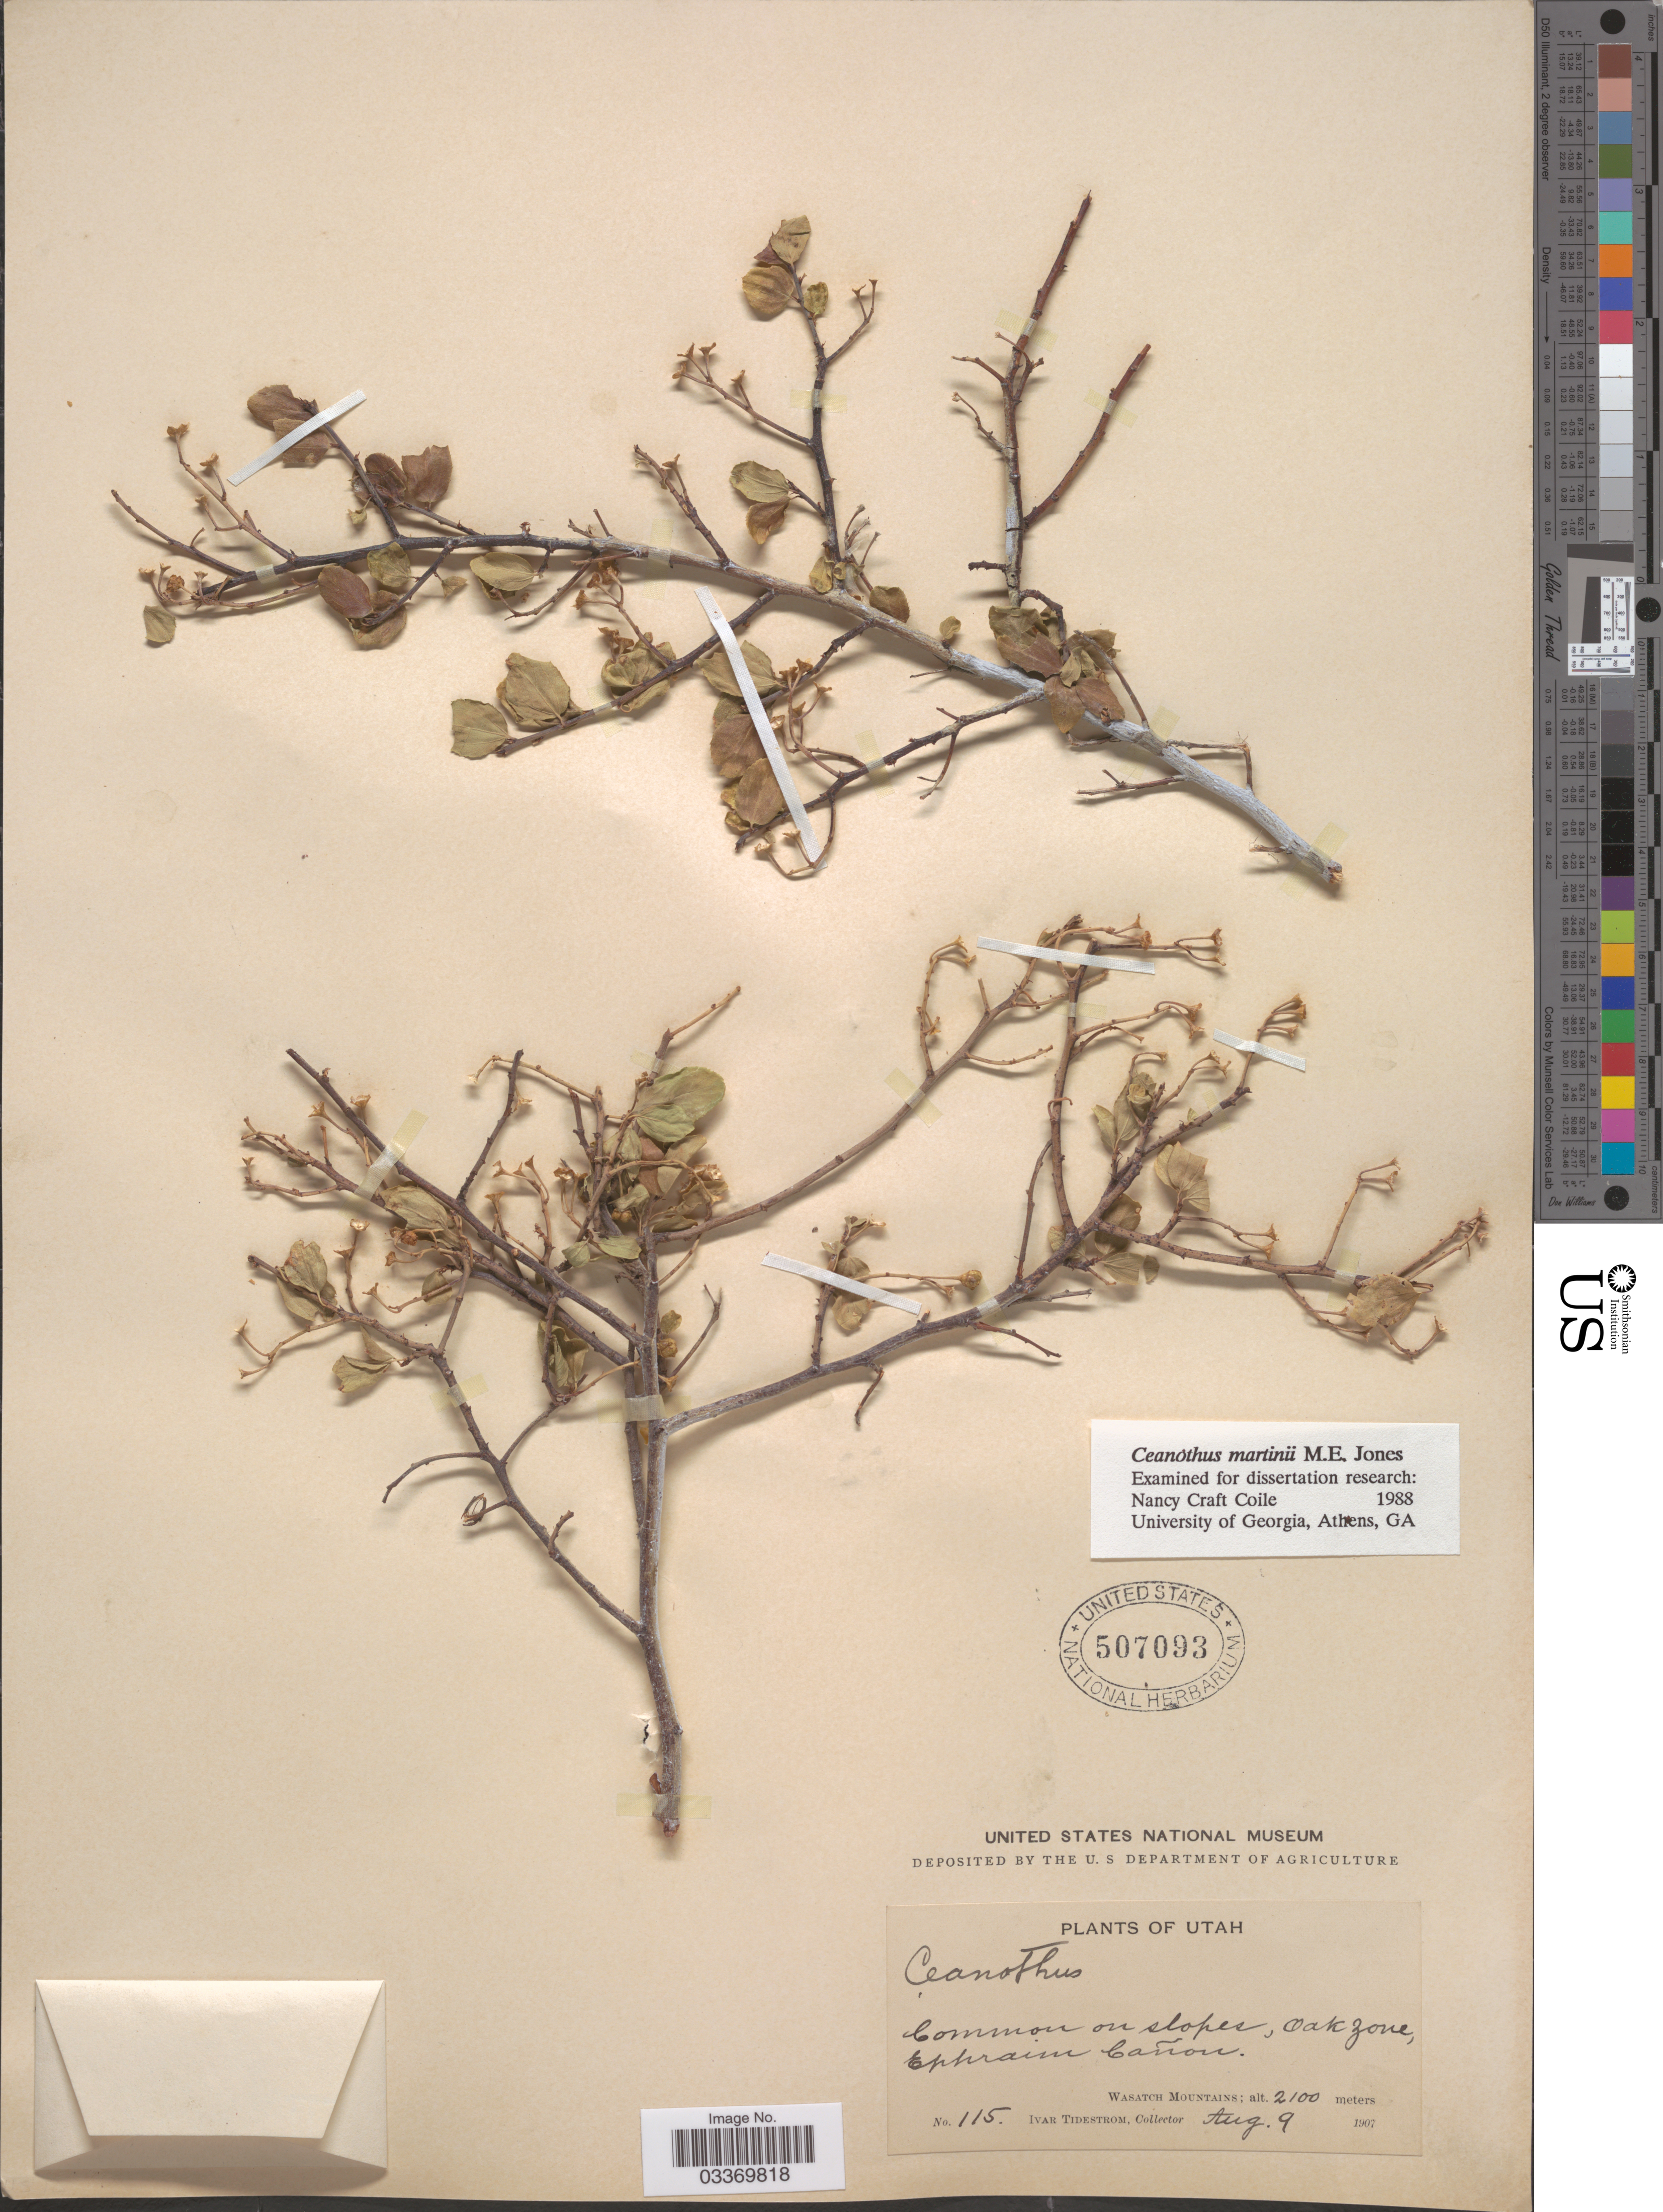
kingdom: Plantae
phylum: Tracheophyta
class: Magnoliopsida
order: Rosales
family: Rhamnaceae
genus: Ceanothus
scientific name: Ceanothus martini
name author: M.E. Jones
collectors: I. F. Tidestrom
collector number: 115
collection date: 1907-08-09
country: United States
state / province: Utah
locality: Oak Zone, Ephraim Cañon. Wasatch Mountains.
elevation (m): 2100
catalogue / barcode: US 507093